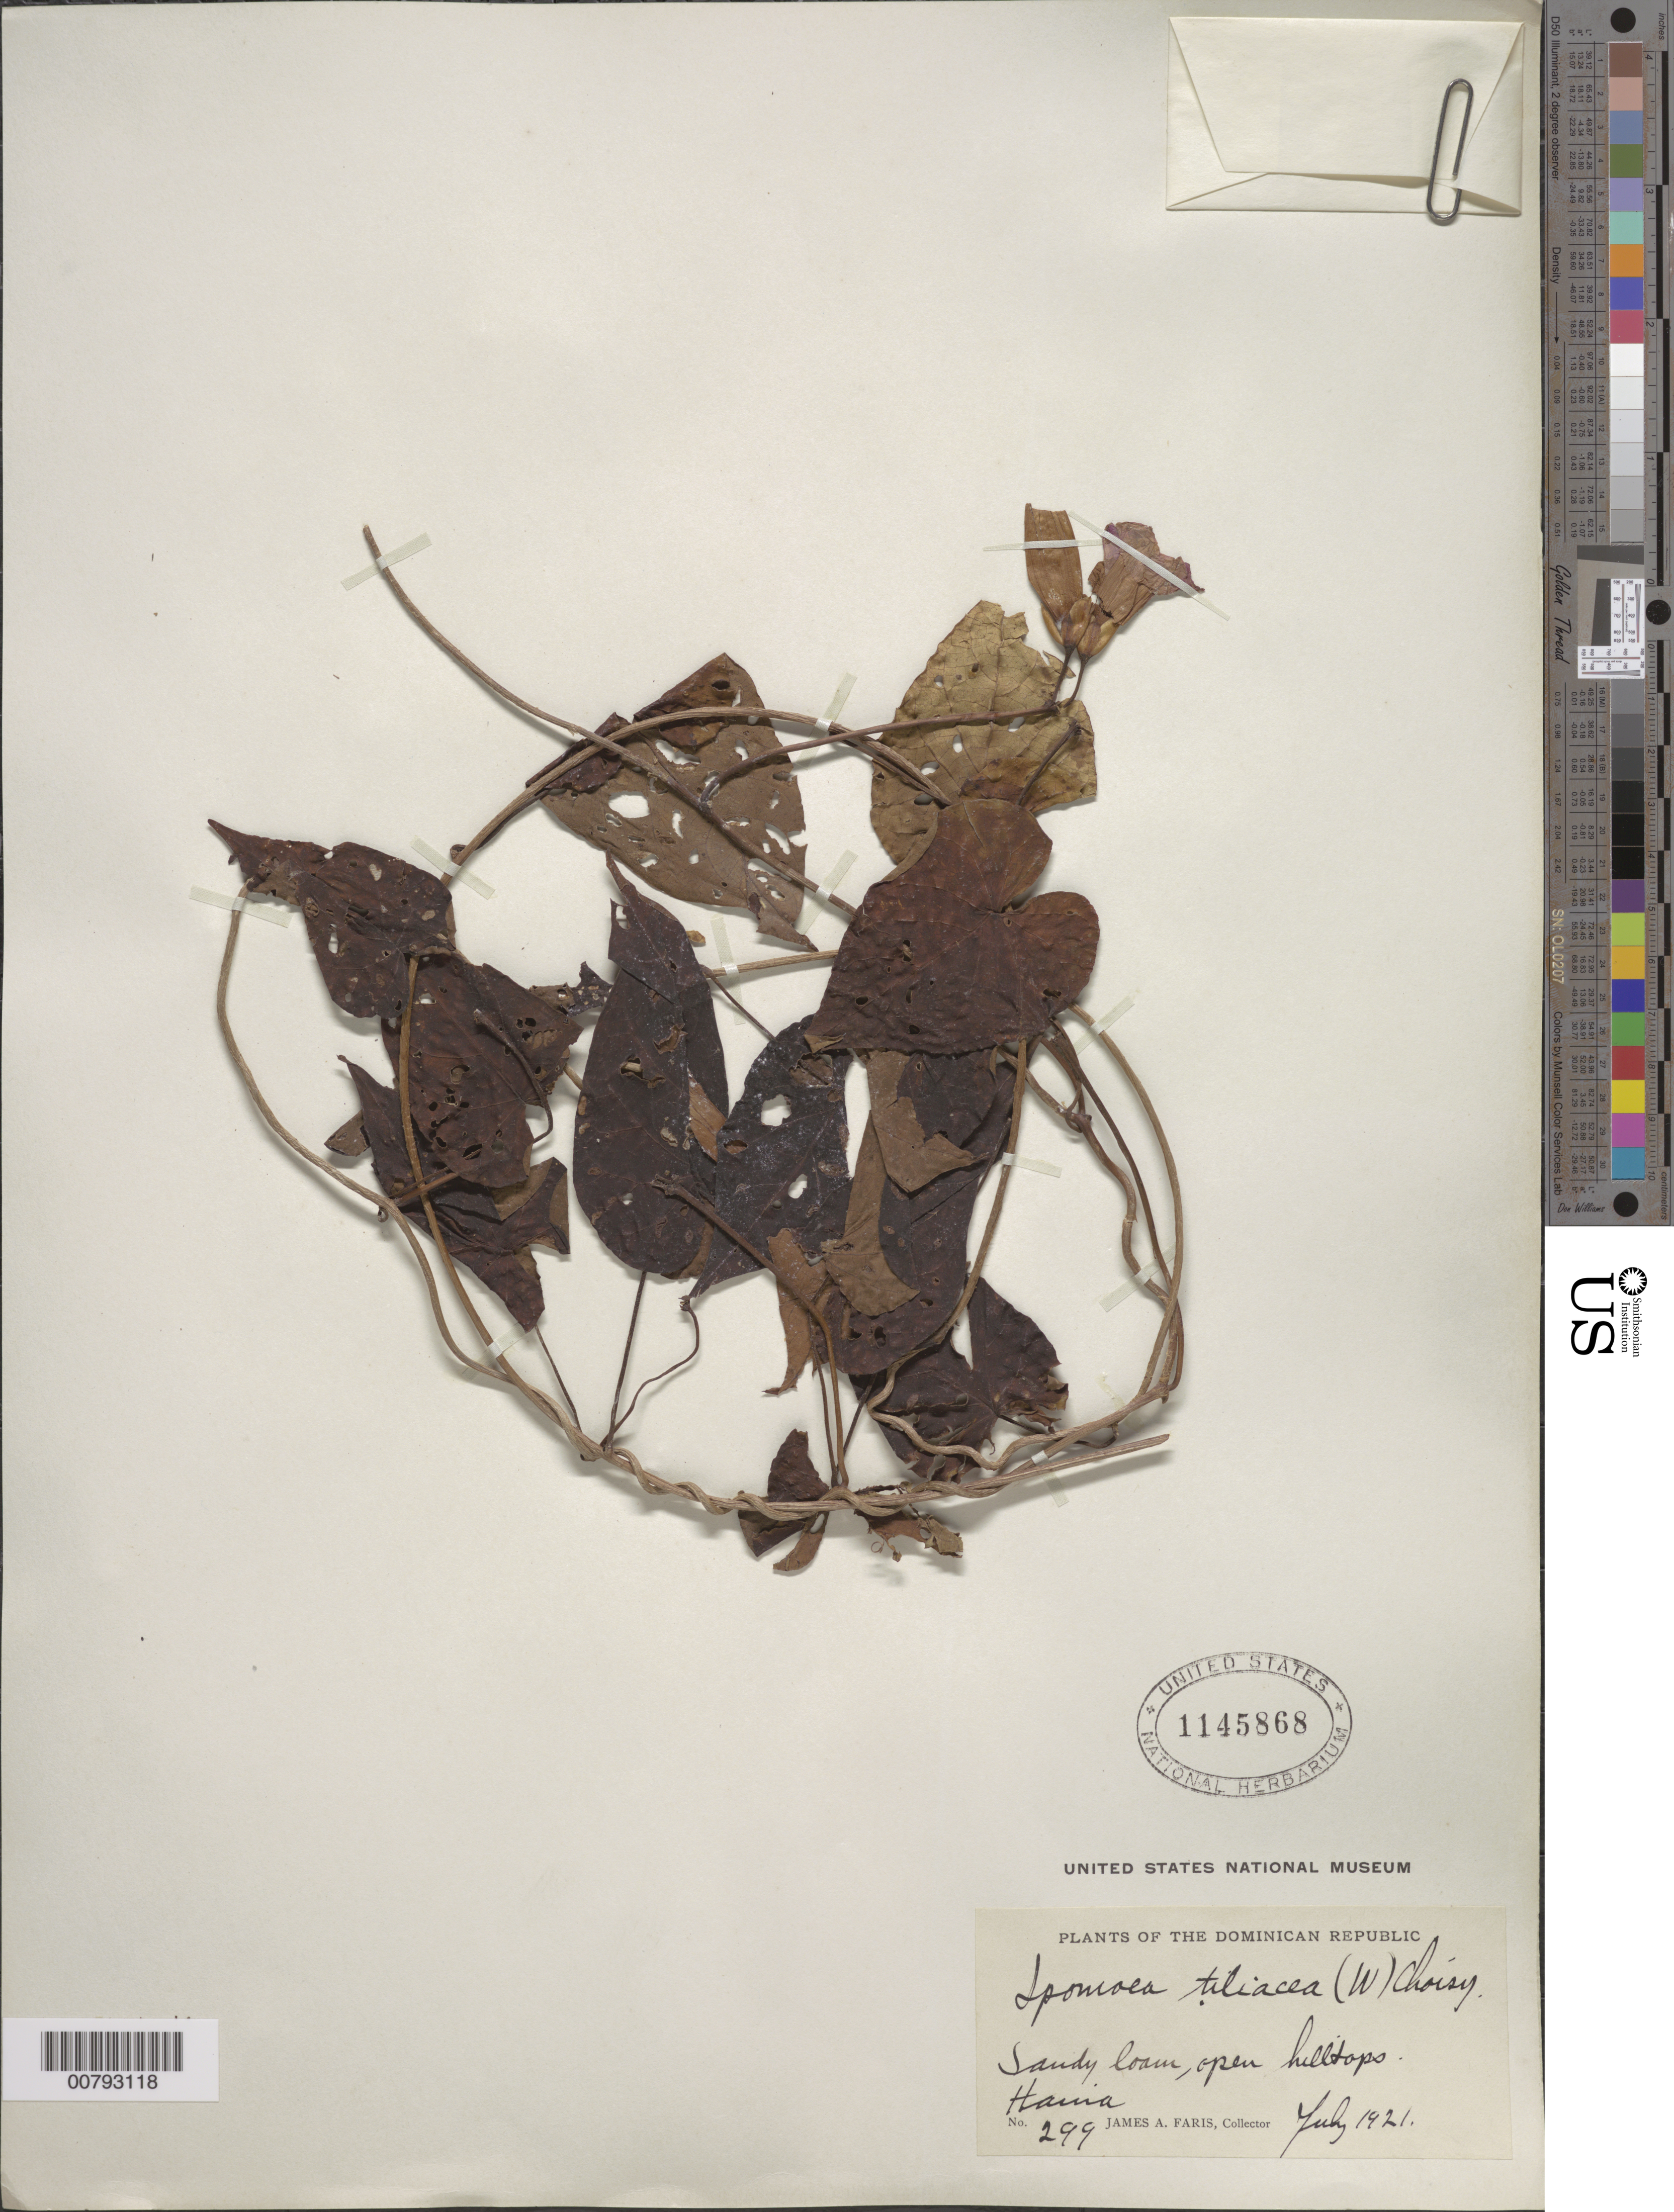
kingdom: Plantae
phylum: Tracheophyta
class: Magnoliopsida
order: Solanales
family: Convolvulaceae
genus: Ipomoea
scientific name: Ipomoea tiliacea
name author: (Willd.) Choisy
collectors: J. Faris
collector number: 299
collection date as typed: Jul 1910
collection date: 1910-07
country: Dominican Republic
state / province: San Cristóbal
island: Hispaniola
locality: Haina.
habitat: Sandy loam, open hilltops.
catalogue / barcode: US 1145868